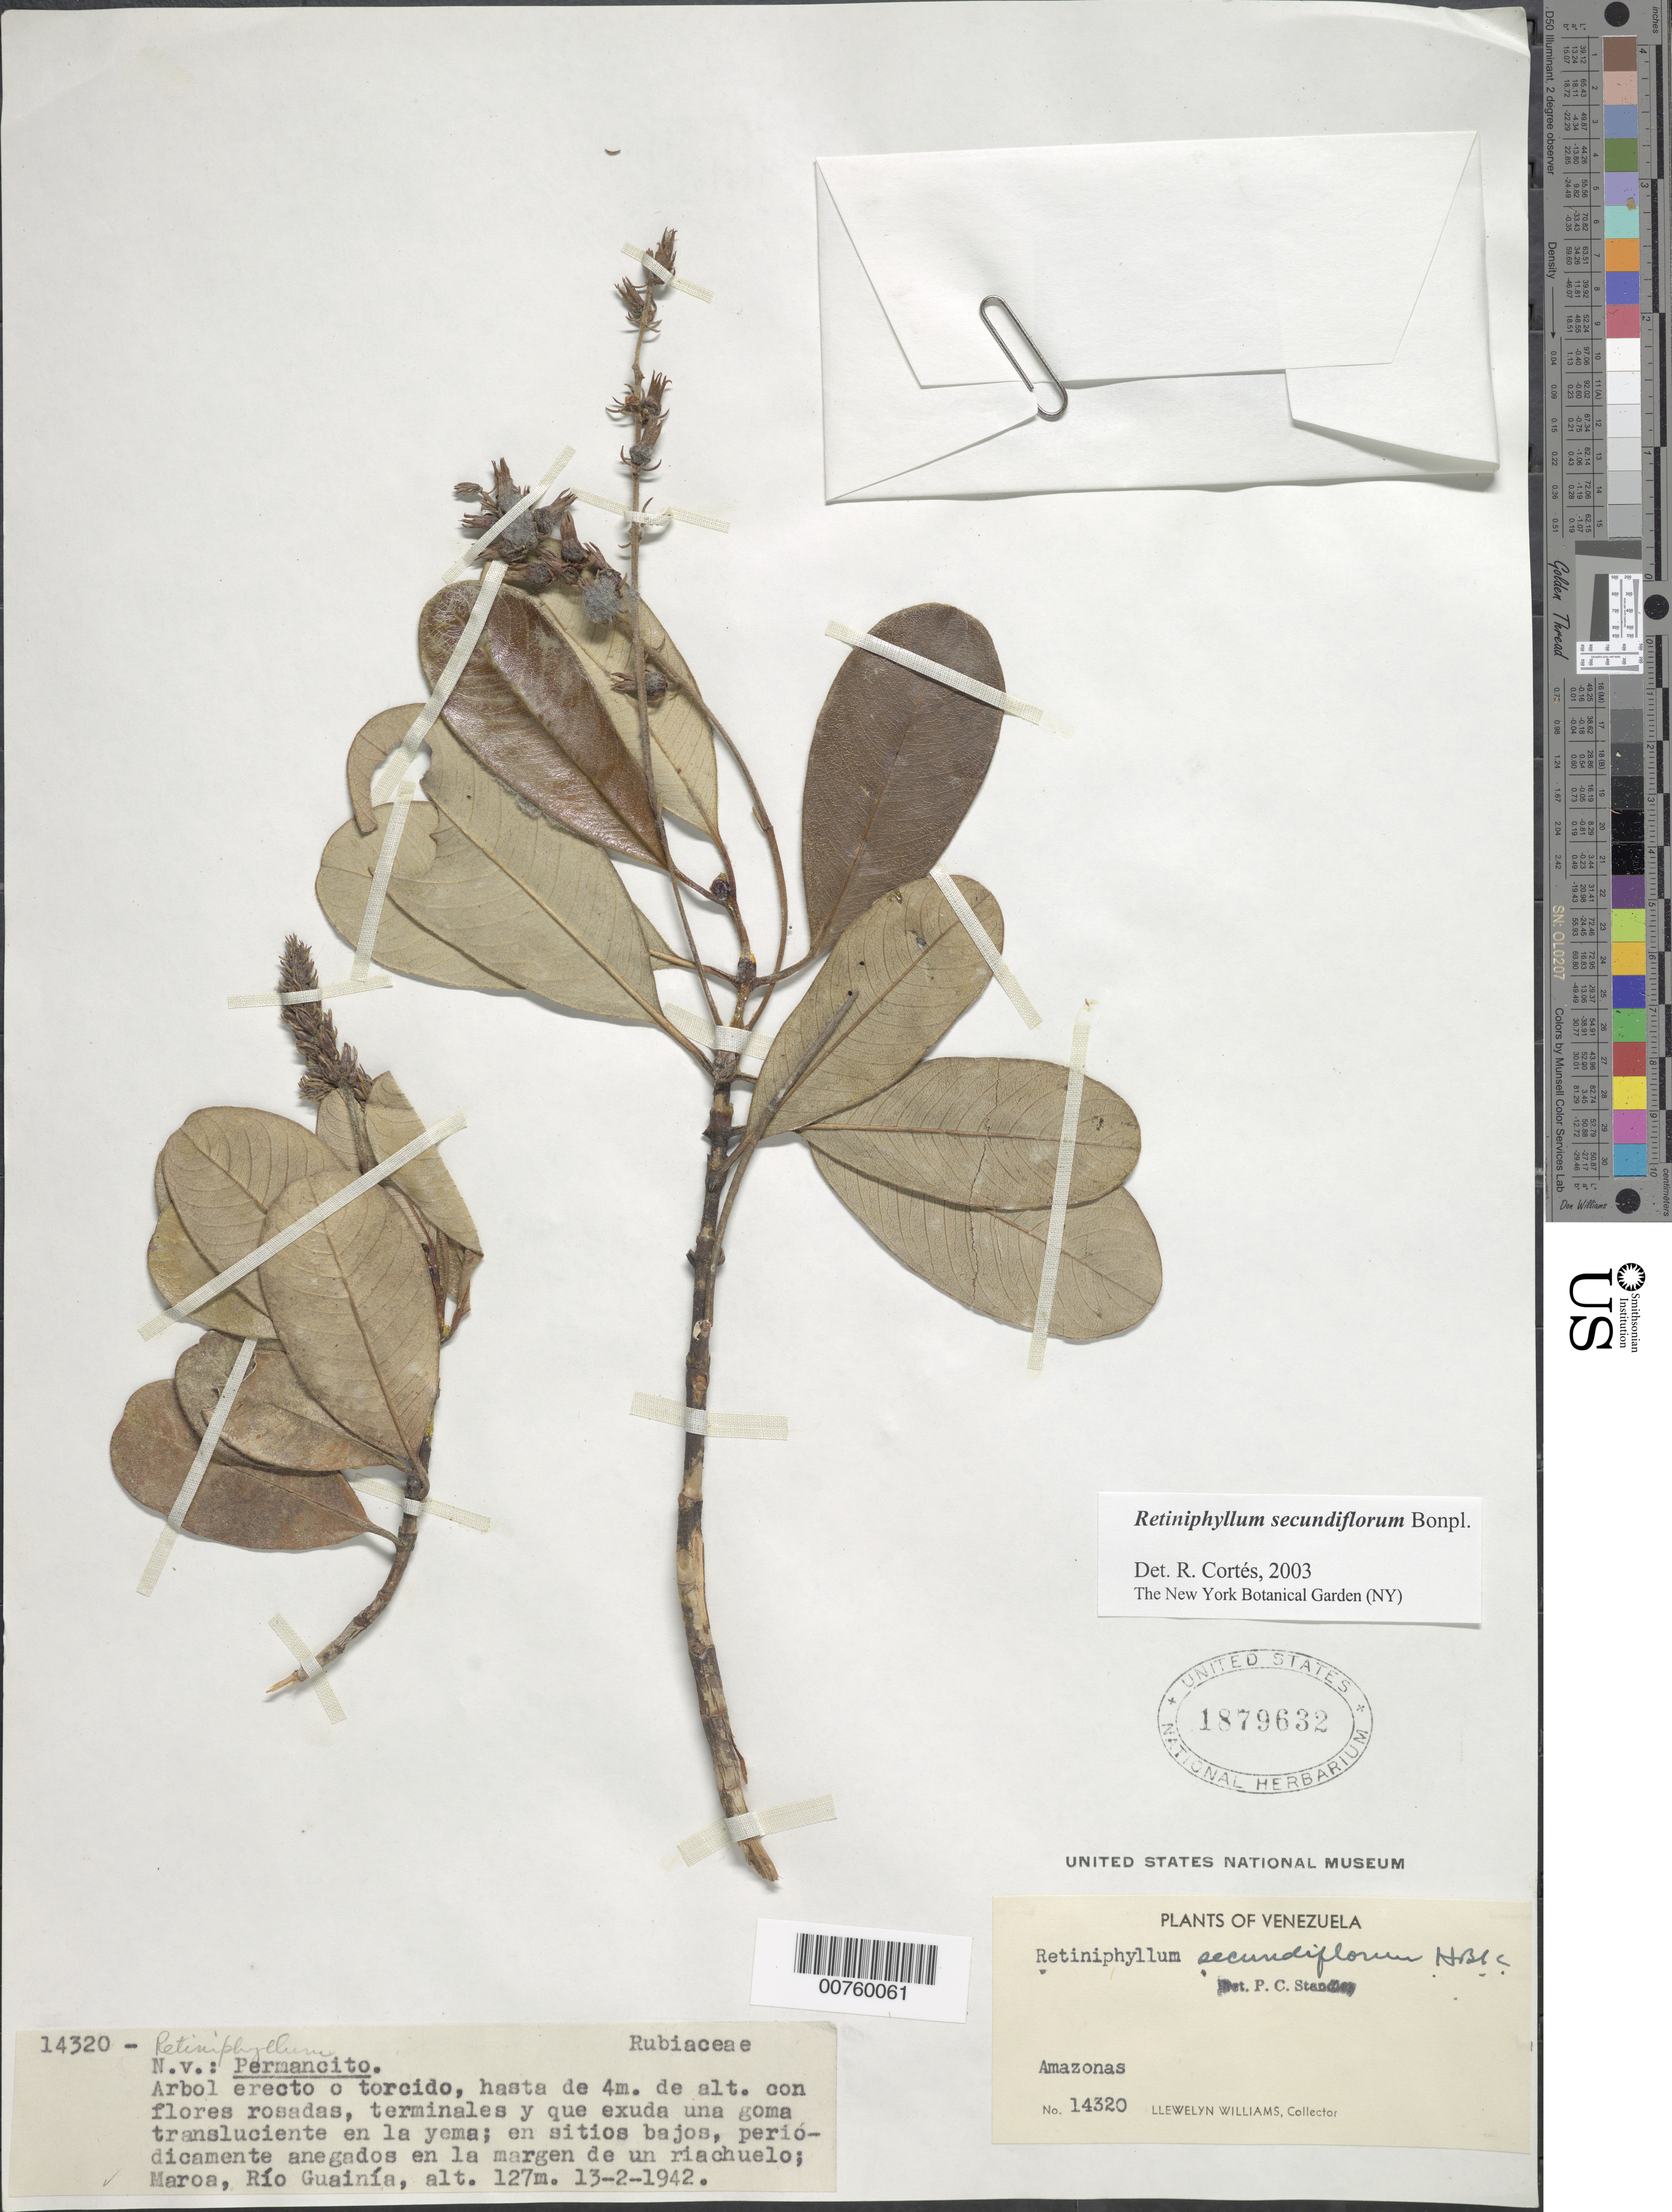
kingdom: Plantae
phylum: Tracheophyta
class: Magnoliopsida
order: Gentianales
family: Rubiaceae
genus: Retiniphyllum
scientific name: Retiniphyllum secundiflorum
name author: Bonpl.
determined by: Cortes R., G.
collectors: Ll. Williams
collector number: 14320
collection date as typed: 13-Feb-42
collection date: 1942-02-13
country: Venezuela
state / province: Amazonas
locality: Maroa, Río Guainía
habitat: Sitios bajos, periodicamente anegados en la margen de un riachuelo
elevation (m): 127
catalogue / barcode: US 1879632